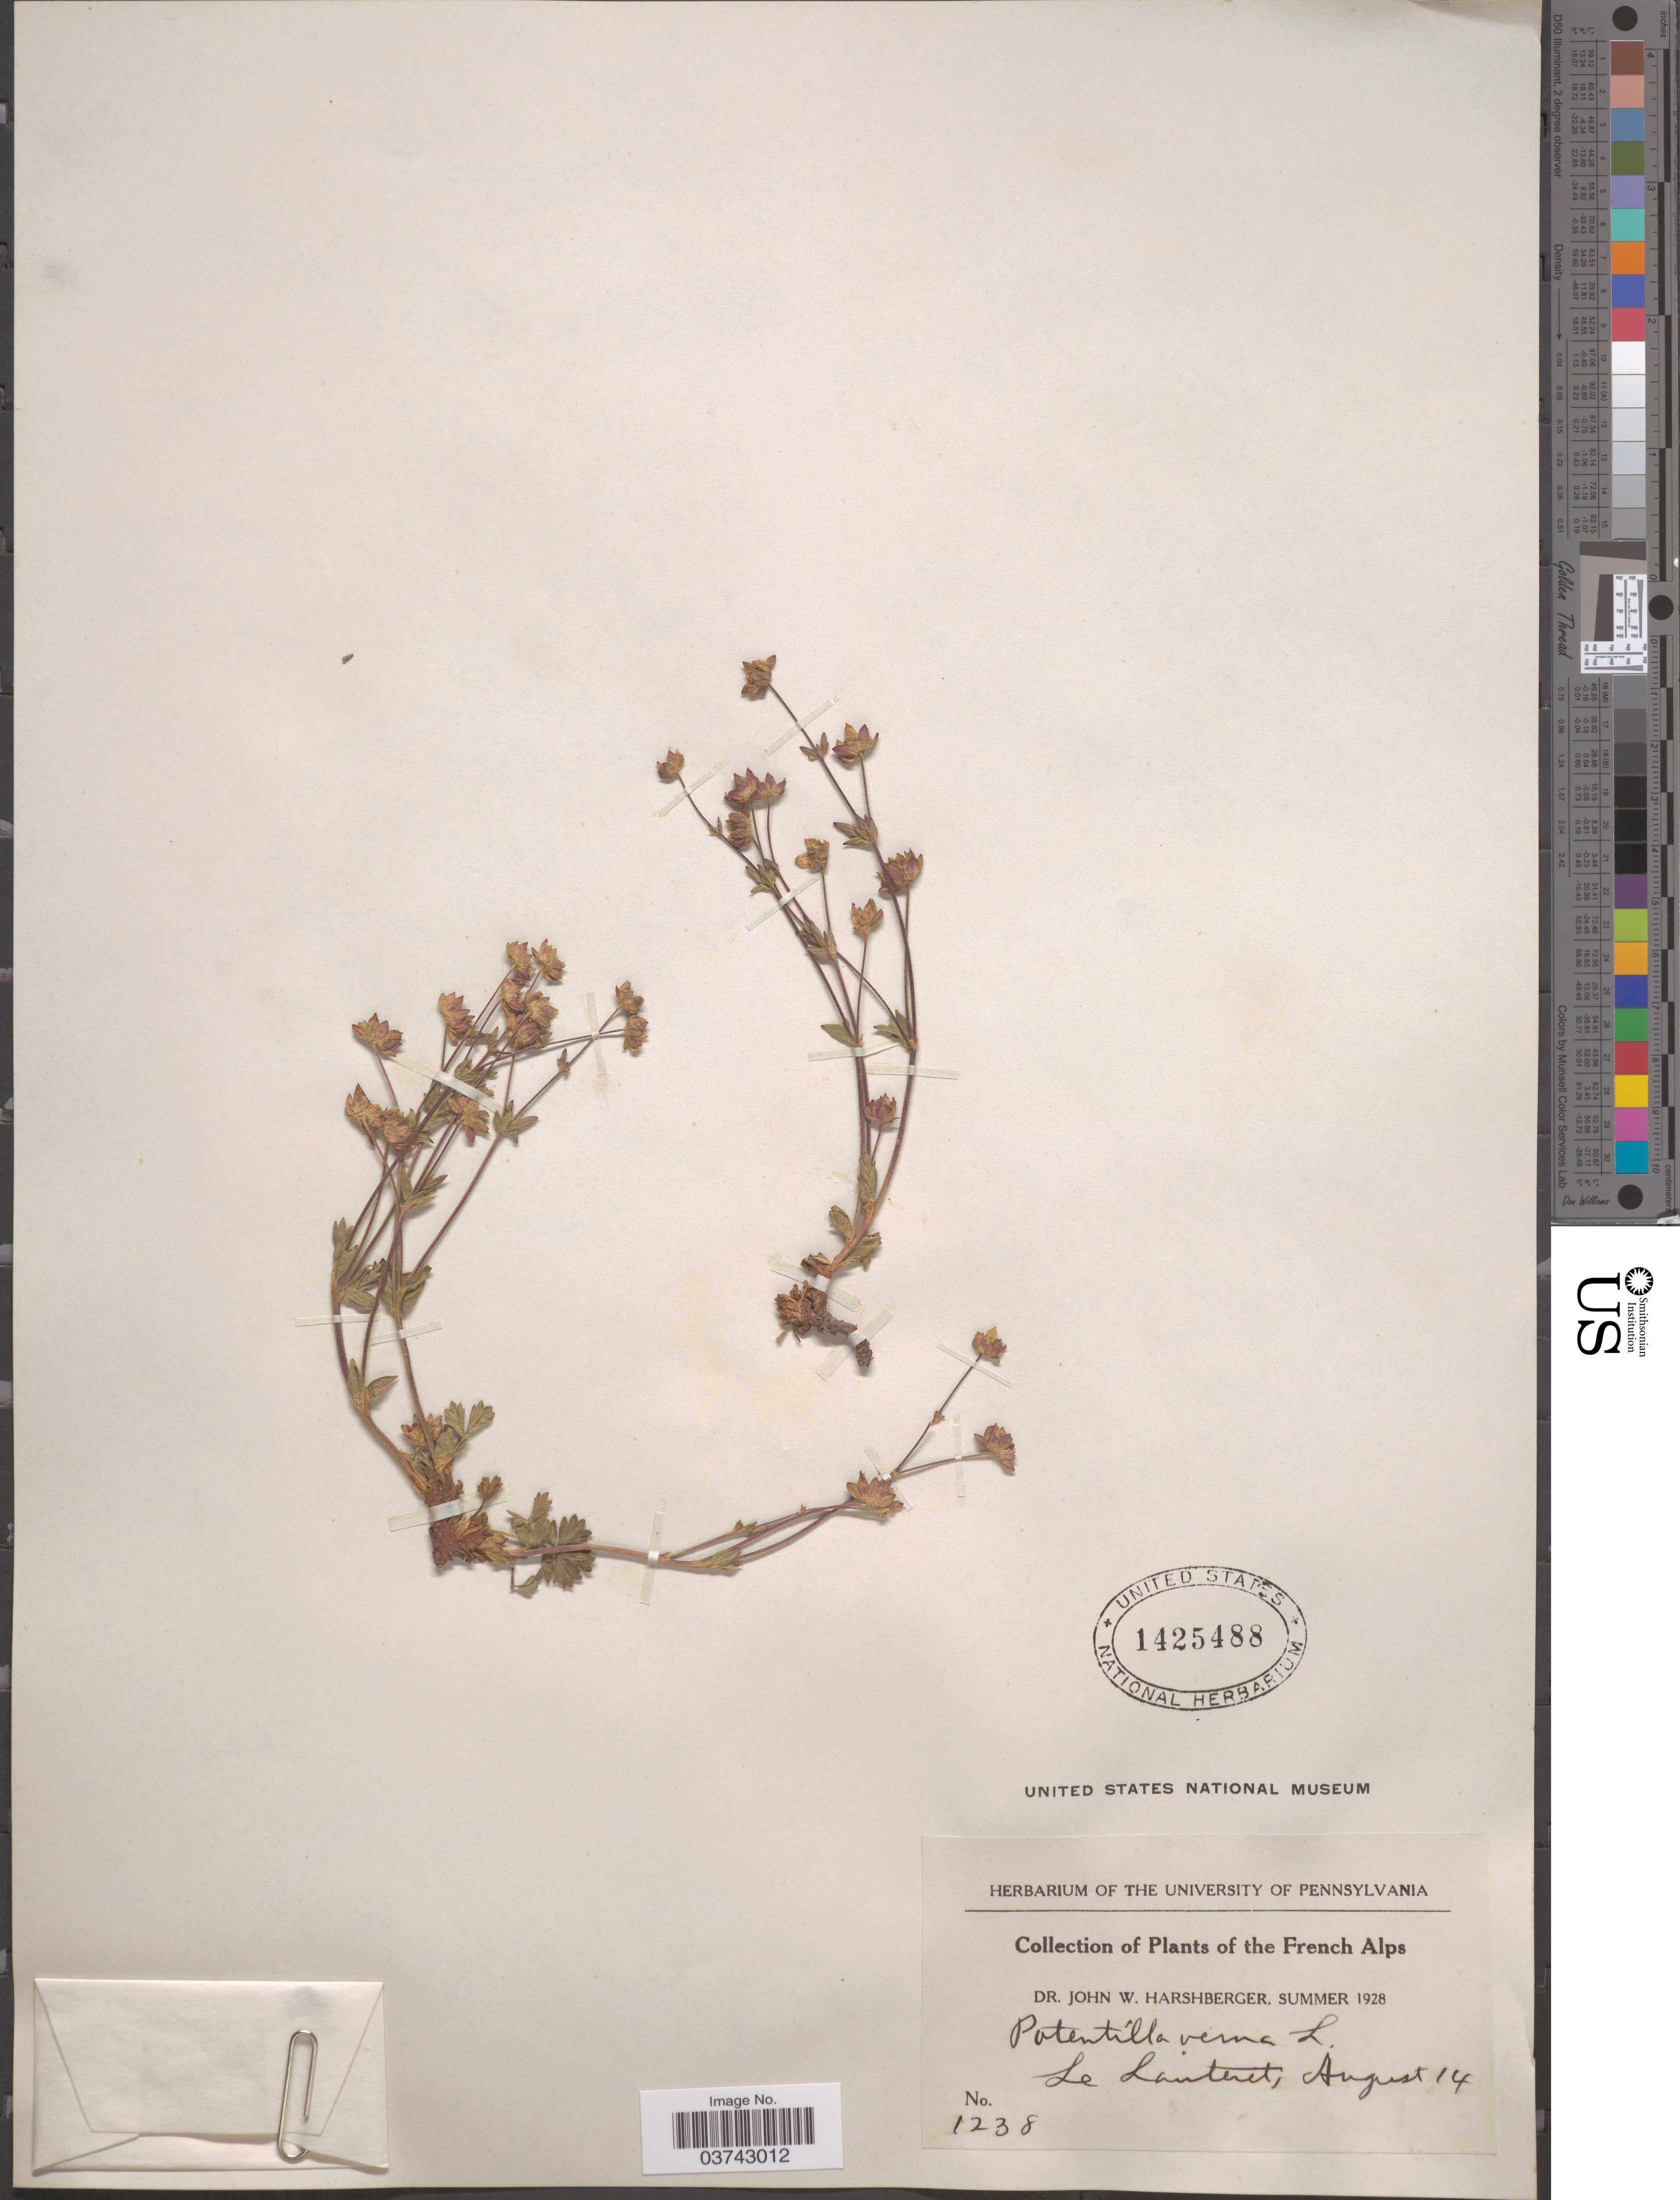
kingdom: Plantae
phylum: Tracheophyta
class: Magnoliopsida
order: Rosales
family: Rosaceae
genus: Potentilla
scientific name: Potentilla verna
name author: L.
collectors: J. W. Harshberger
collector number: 1238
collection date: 1928-08-14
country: France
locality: The French Alps. Le Lauteret.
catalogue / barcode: US 1425488